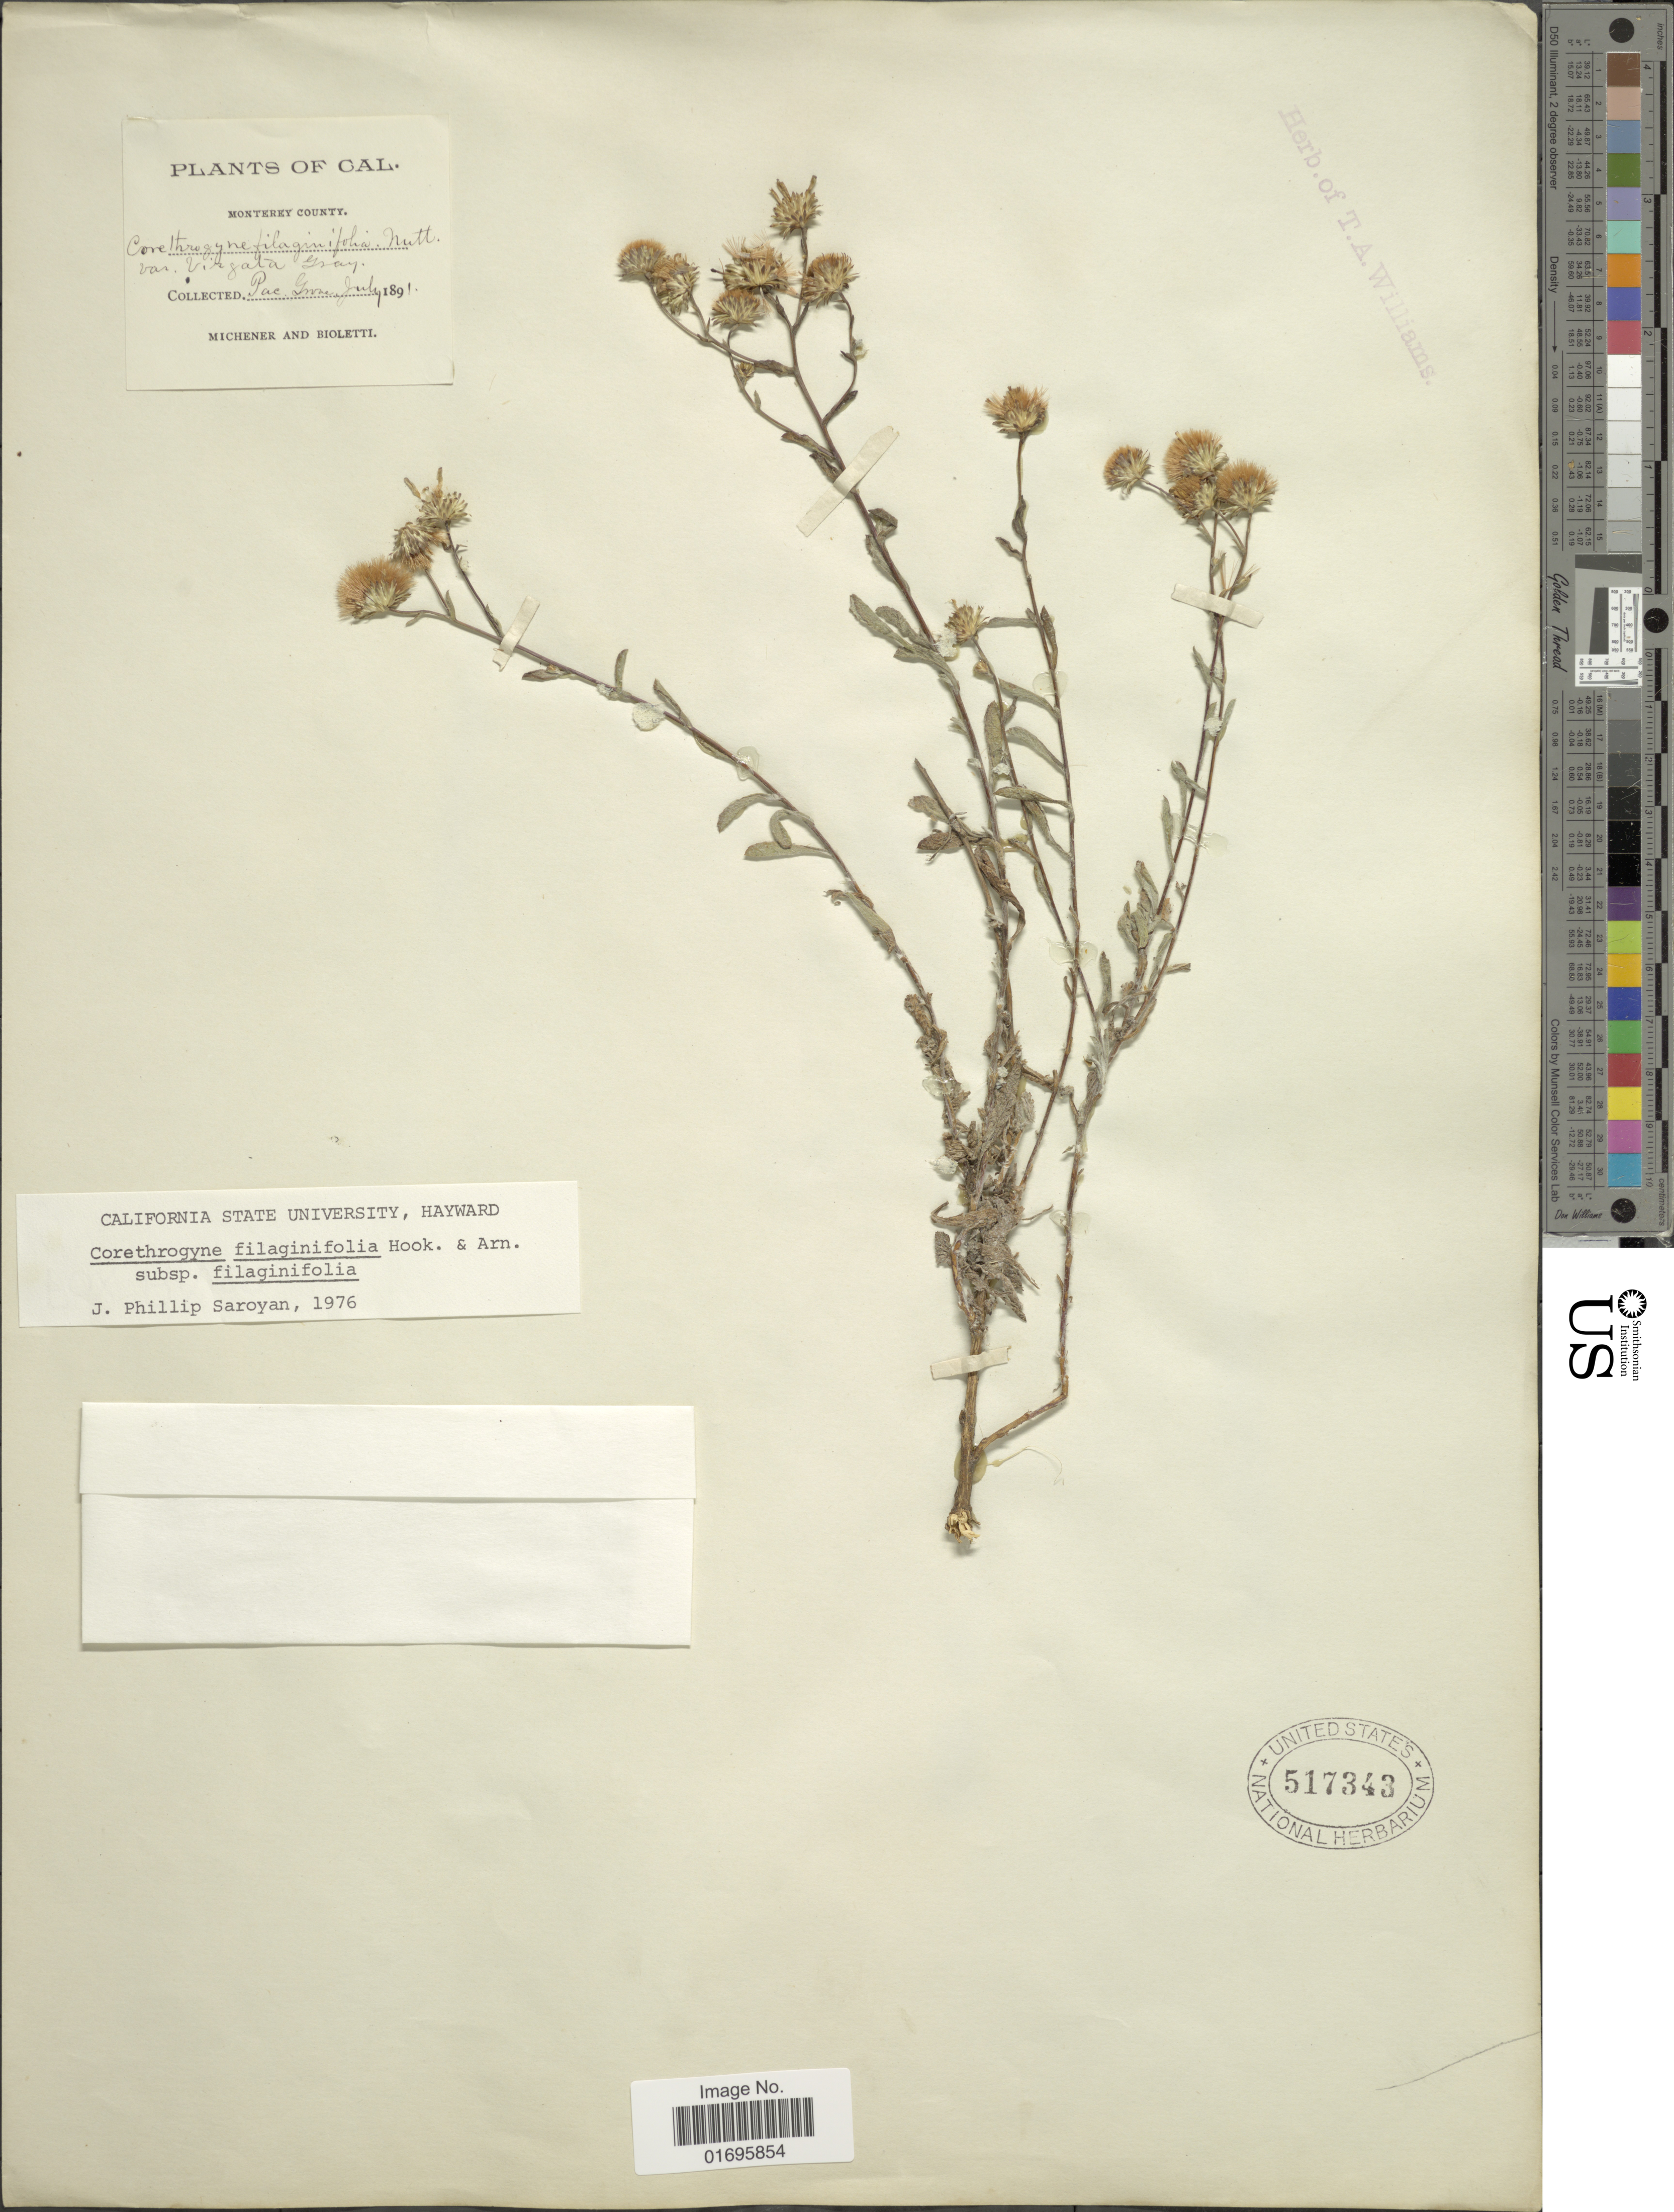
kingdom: Plantae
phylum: Tracheophyta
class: Magnoliopsida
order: Asterales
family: Asteraceae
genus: Corethrogyne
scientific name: Corethrogyne filaginifolia var. filaginifolia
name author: (Hook.) Nutt.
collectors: -. Michener & -- Bioletti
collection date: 1891-07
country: United States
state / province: California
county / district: Monterey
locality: Monterey County. Pac. Grove.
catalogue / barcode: US 517343